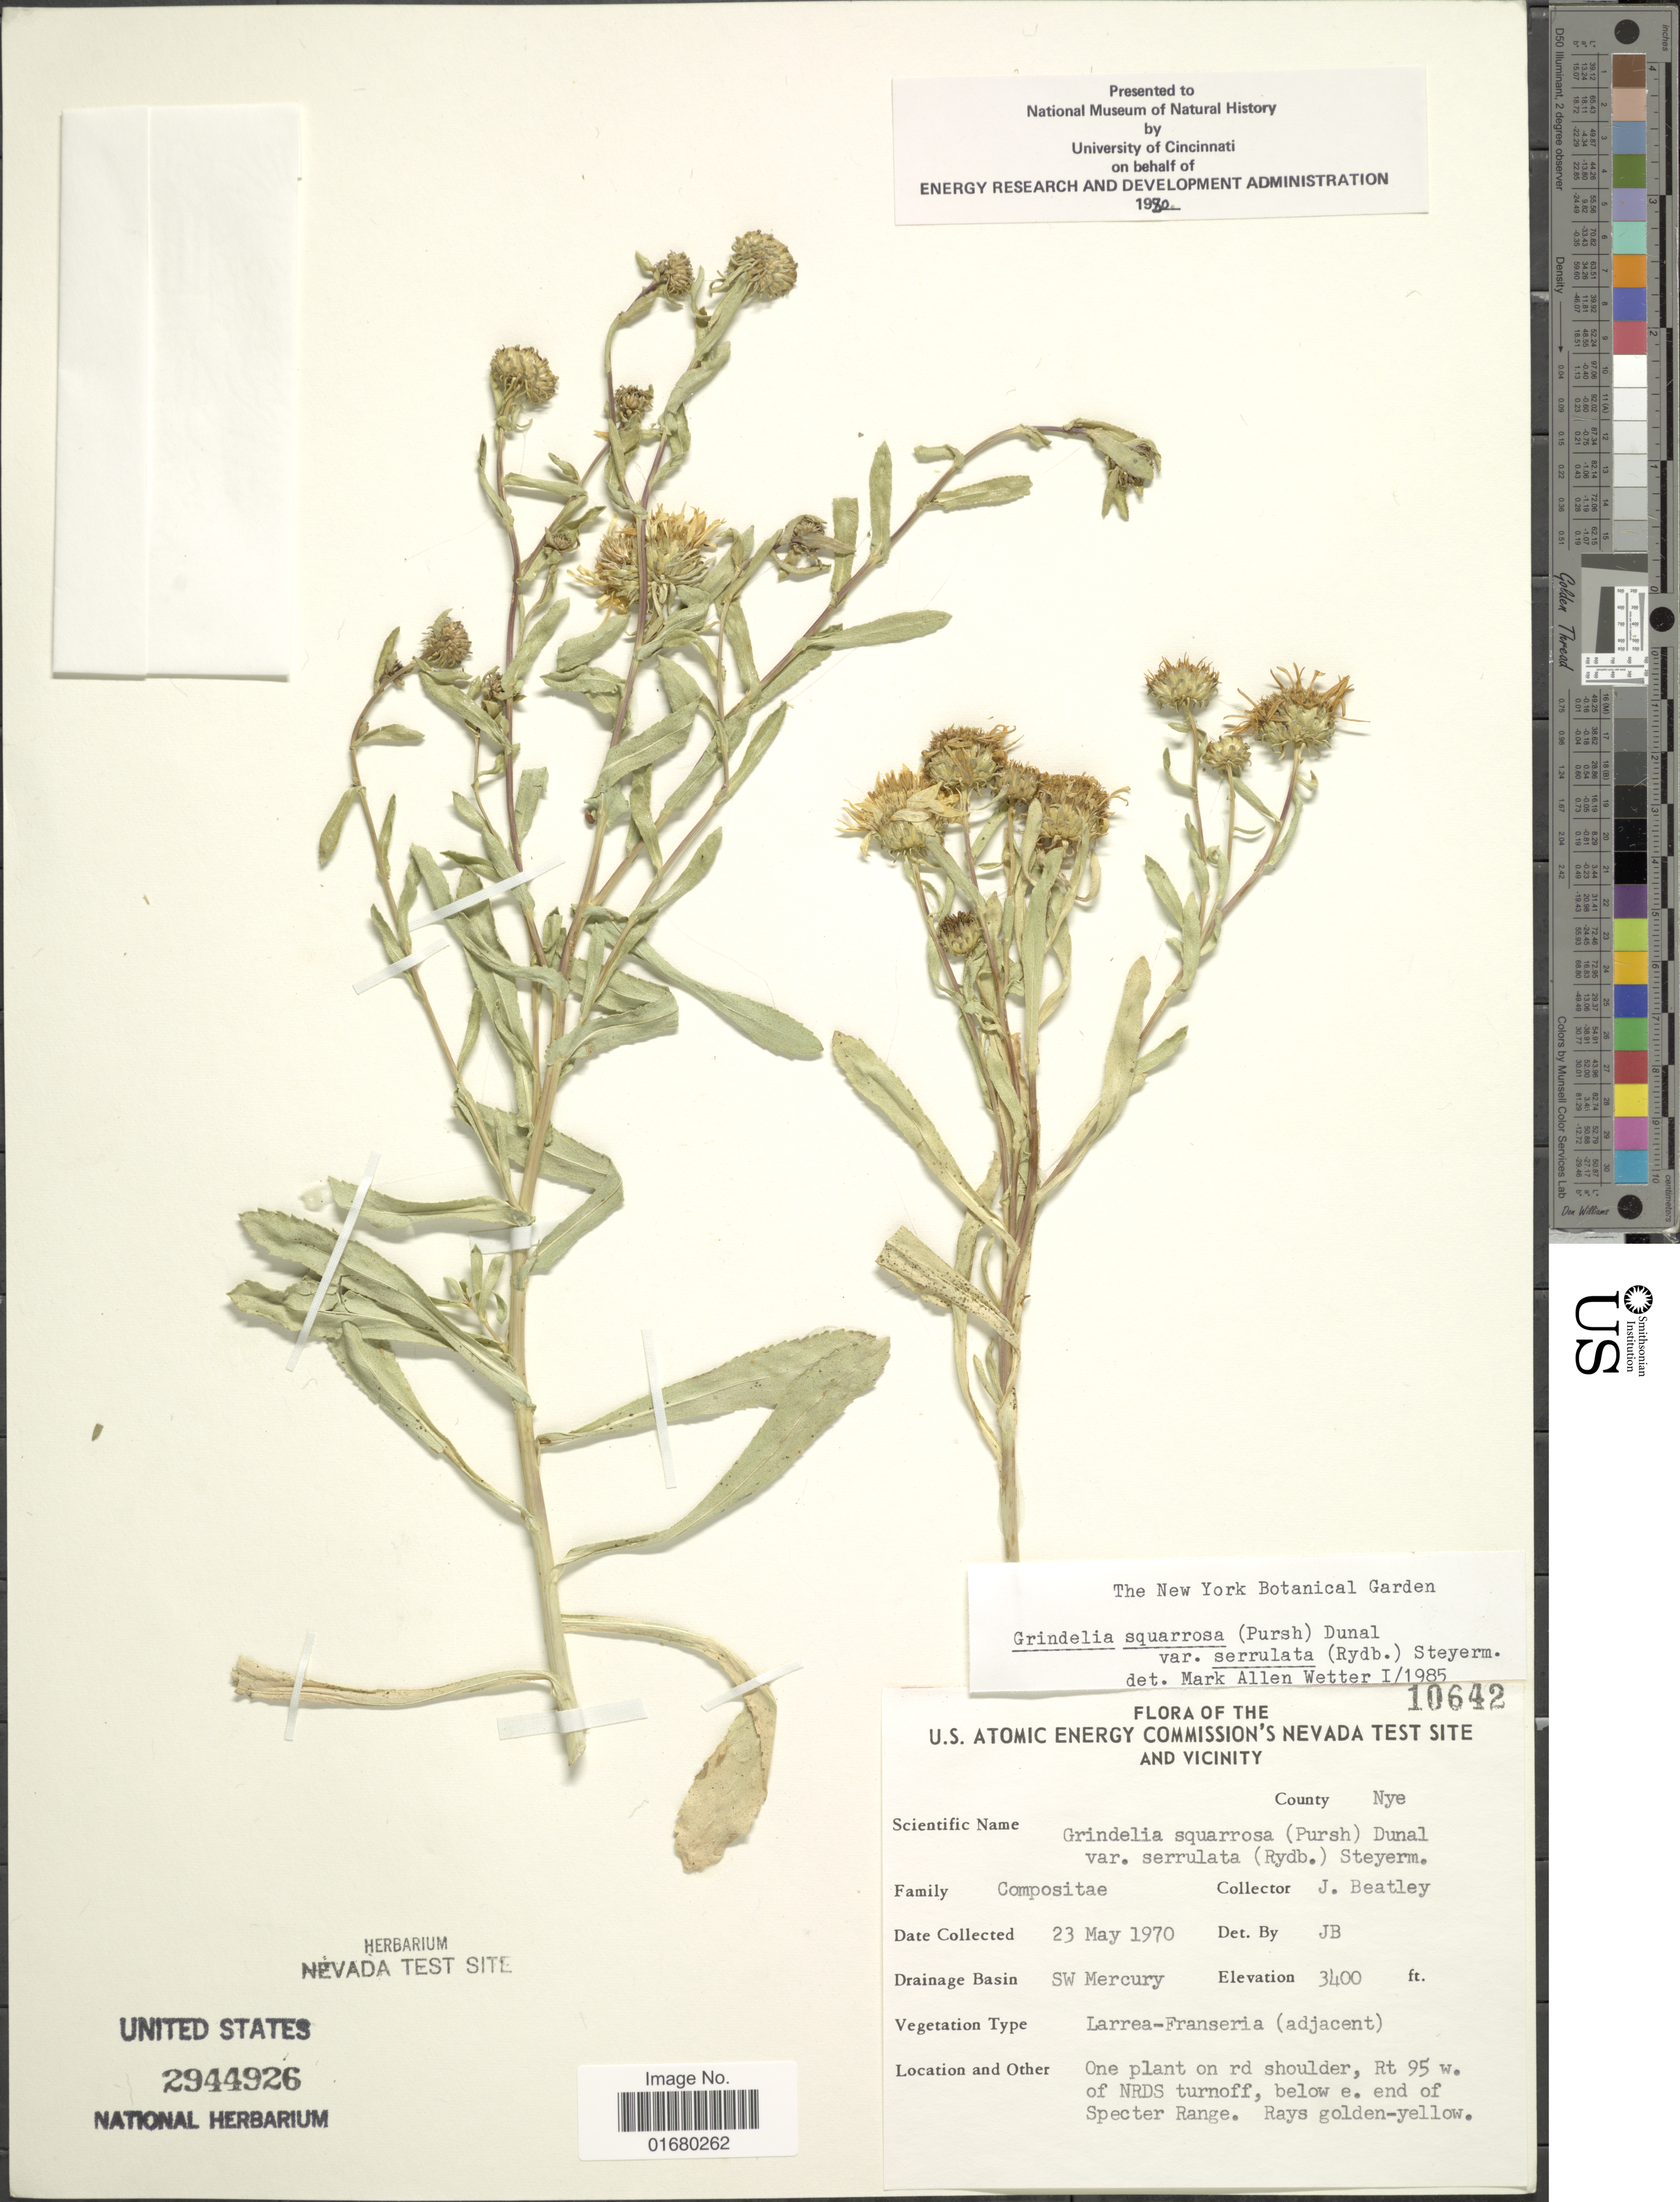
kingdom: Plantae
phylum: Tracheophyta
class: Magnoliopsida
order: Asterales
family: Asteraceae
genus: Grindelia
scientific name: Grindelia squarrosa var. serrulata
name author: (Rydb.) Steyerm.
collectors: J. C. Beatley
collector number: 10642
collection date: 1970-05-23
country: United States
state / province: Nevada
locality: U.S. Atomic Energy Commission's Nevada test site and Vicinity, Drainage Basin: SW Mercury, Rt. 95 w. of NRDS turnoff, below e. end of Specter Range, County: Nye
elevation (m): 1036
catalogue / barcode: US 2944926